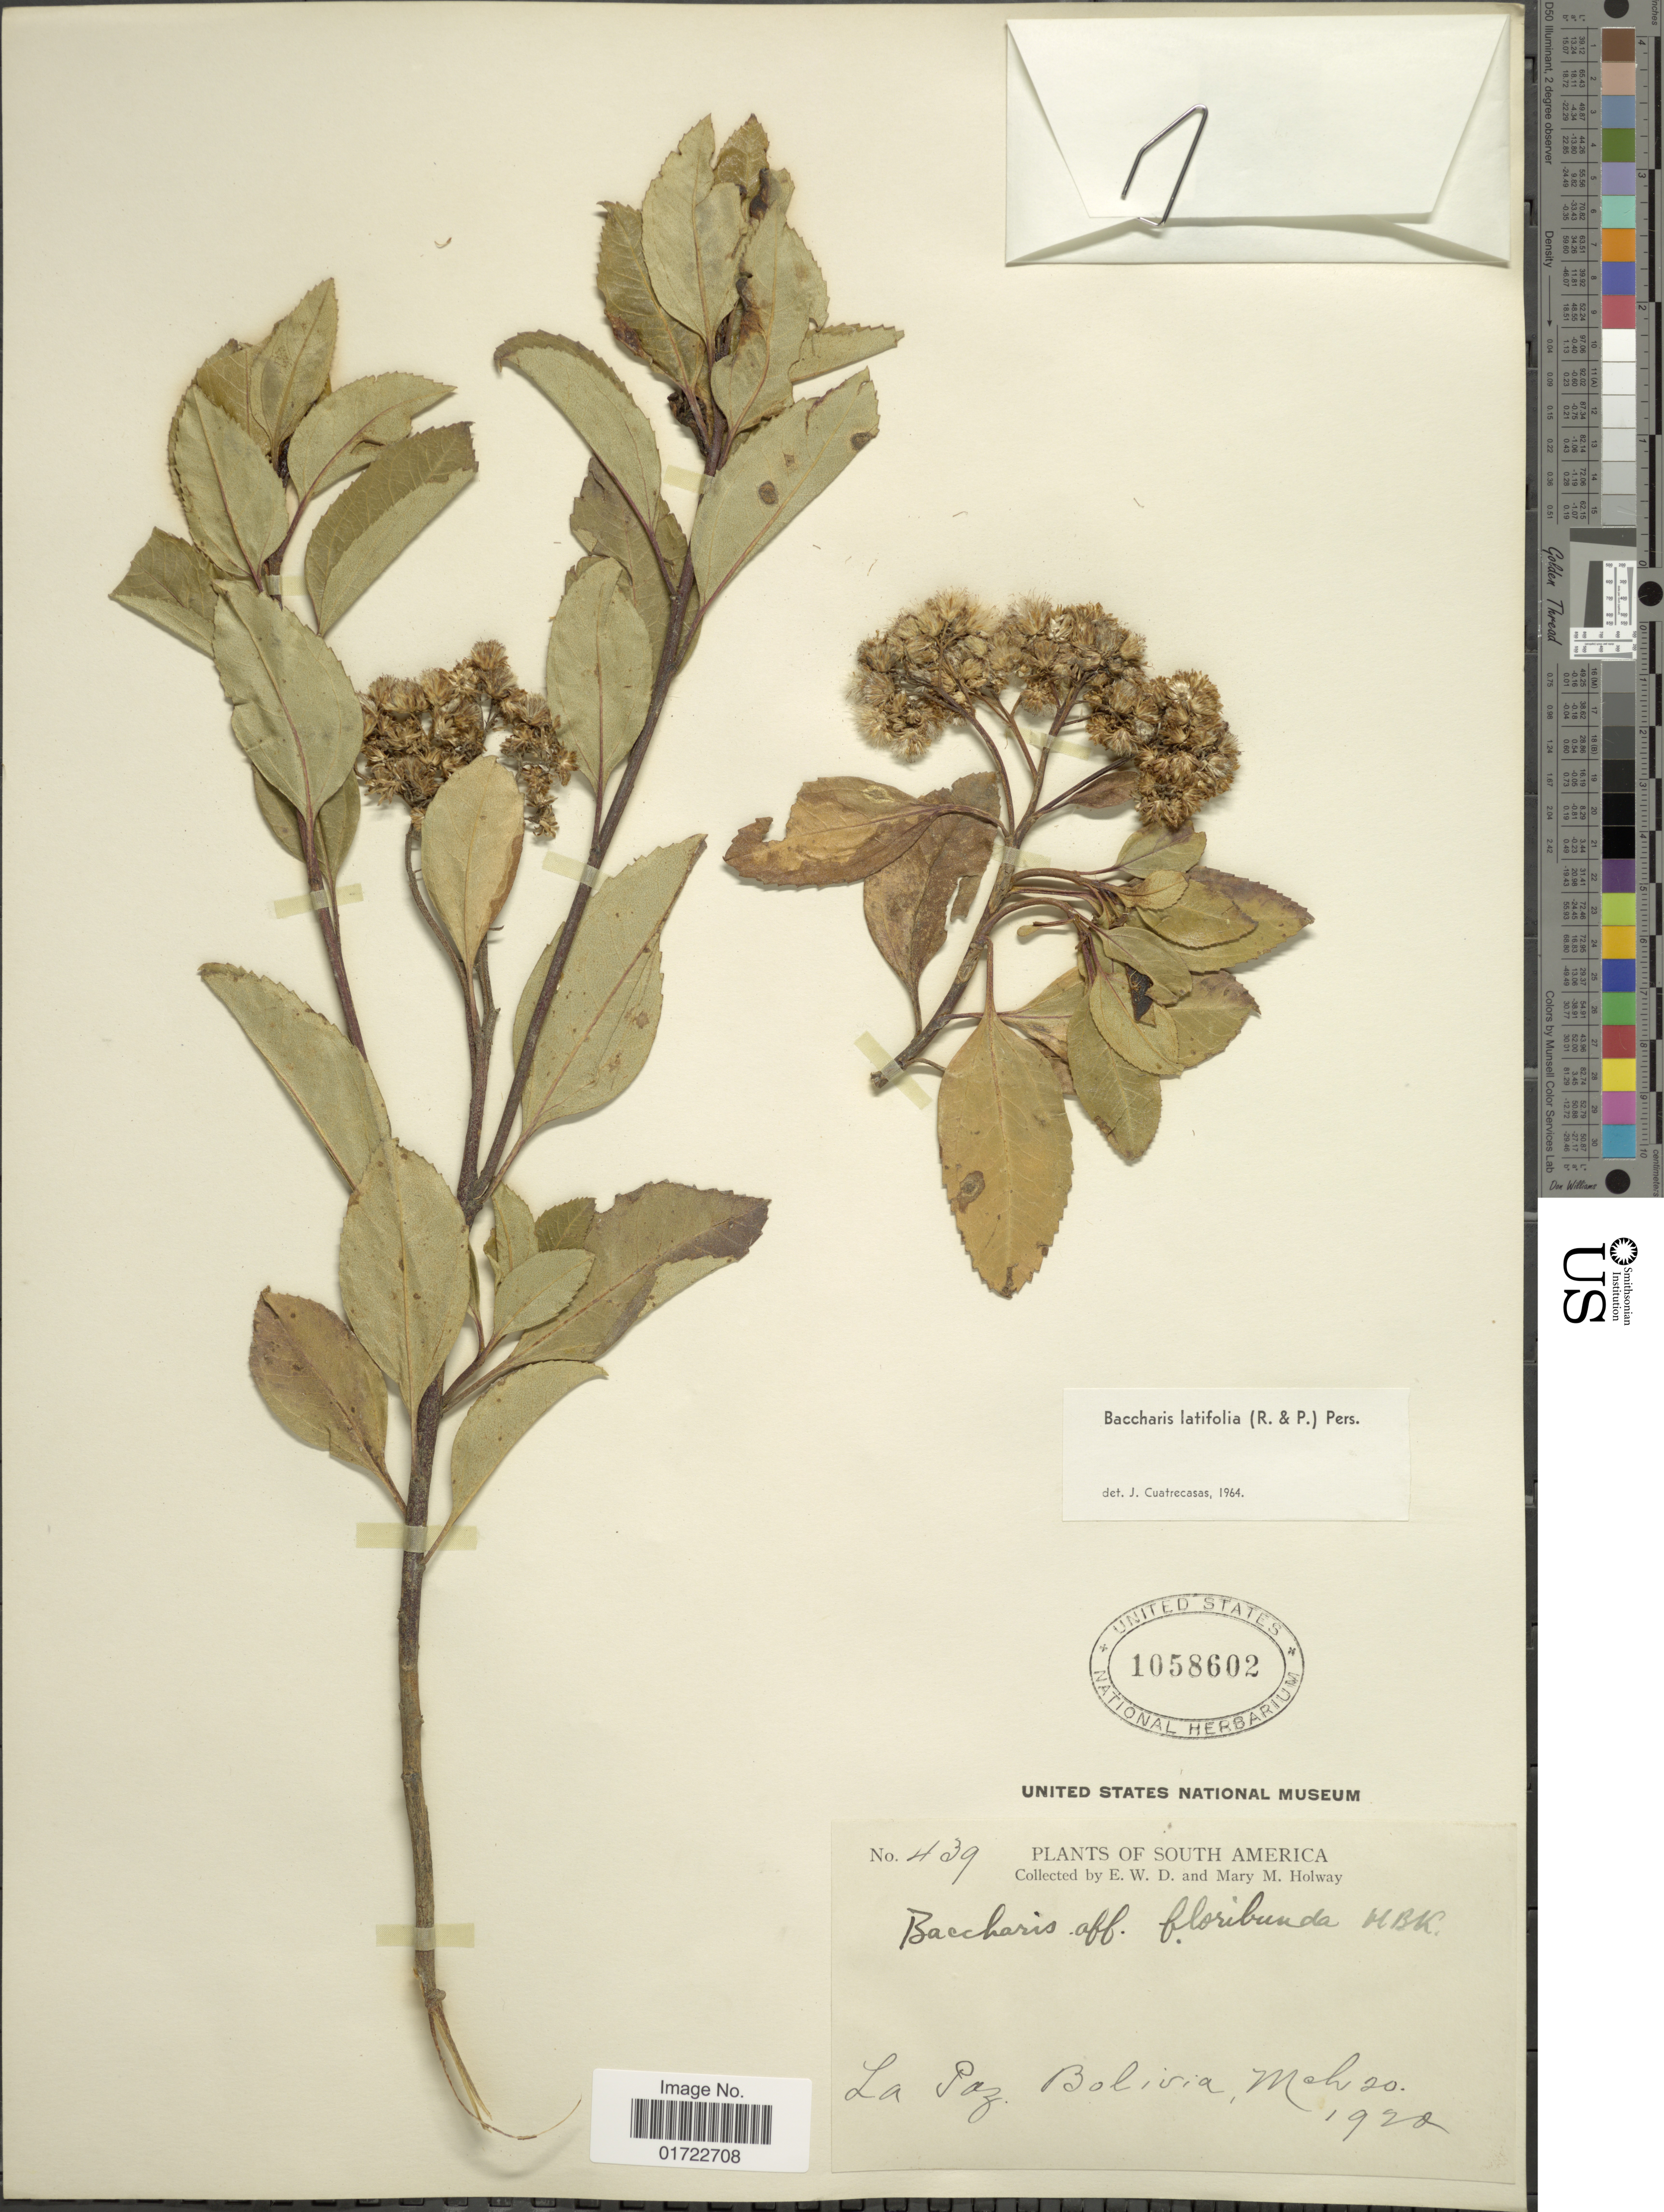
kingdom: Plantae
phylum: Tracheophyta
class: Magnoliopsida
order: Asterales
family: Asteraceae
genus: Baccharis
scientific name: Baccharis latifolia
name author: (Ruiz & Pav.) Pers.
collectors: E. W. D. Holway & M. M. Holway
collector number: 439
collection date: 1920-03-20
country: Bolivia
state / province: La Paz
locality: South America, La Paz.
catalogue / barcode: US 1085602